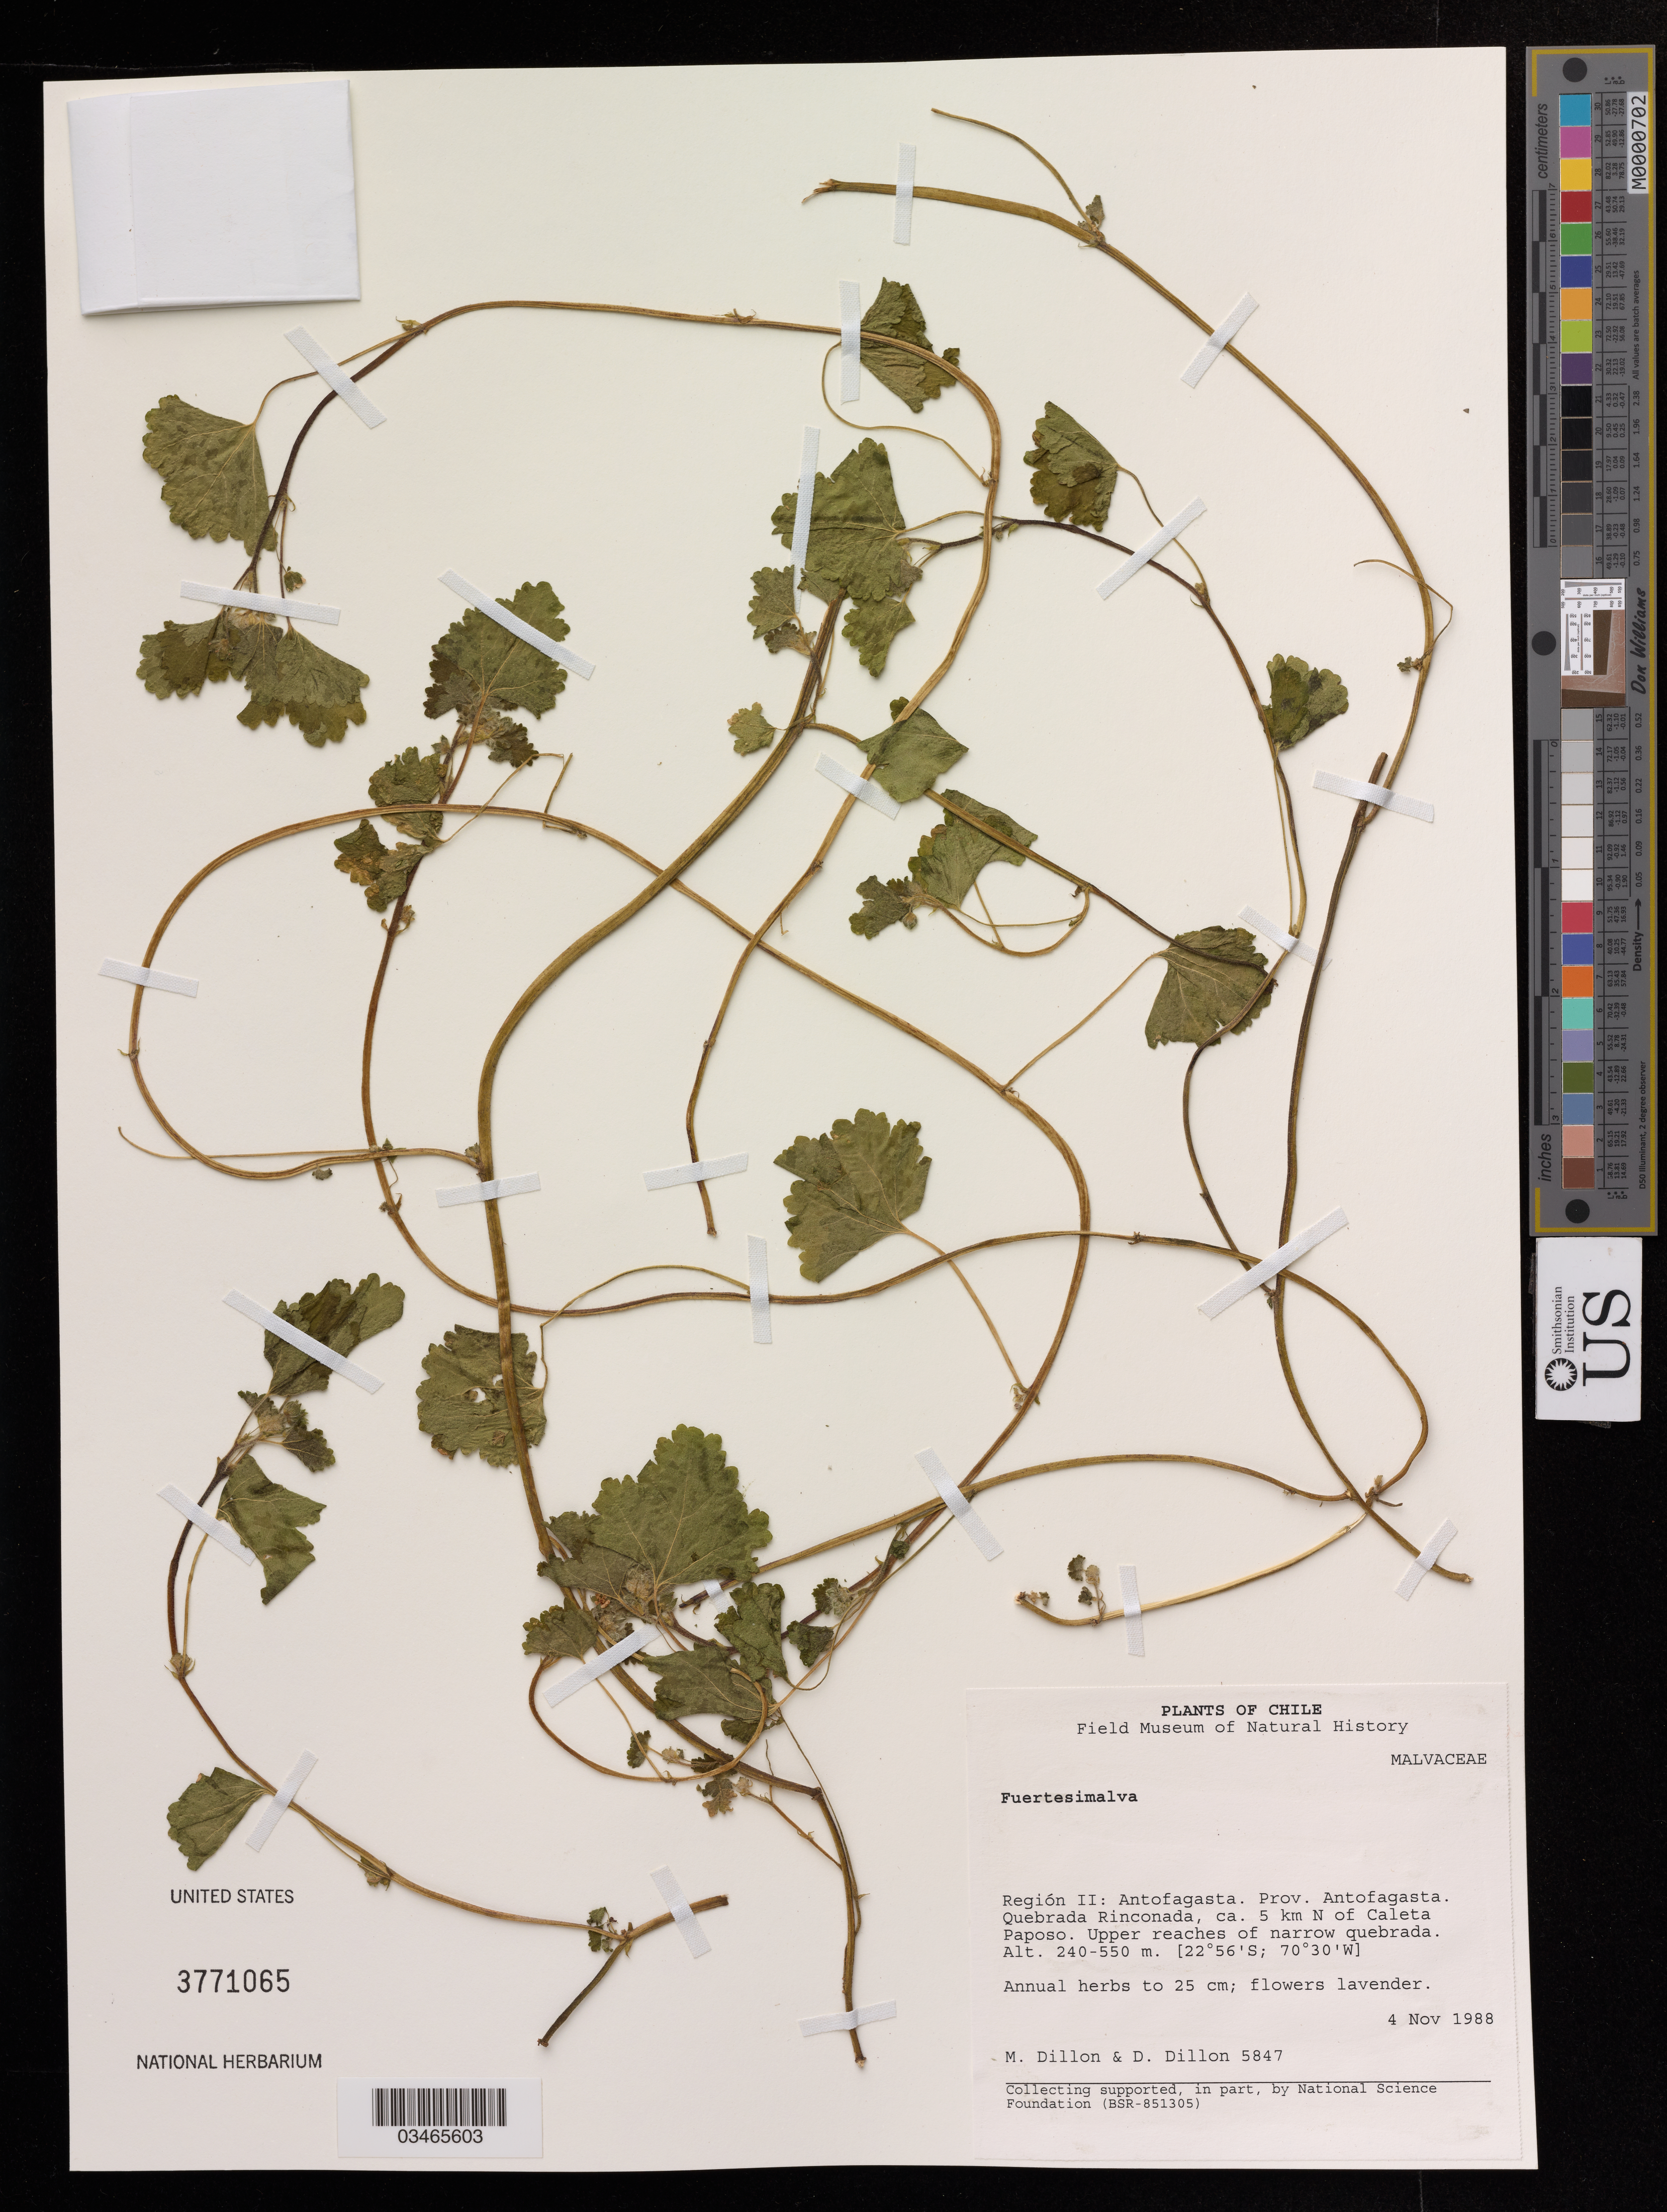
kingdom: Plantae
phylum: Tracheophyta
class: Magnoliopsida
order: Malvales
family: Malvaceae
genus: Fuertesimalva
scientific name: Fuertesimalva sp.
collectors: M. Depies & D. Dillon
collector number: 5847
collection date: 1988-11-04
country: Chile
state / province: Antofagasta (II)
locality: Región II: Prov. Antofagasta, Quebrada Rinconada, ca. 5 km N of Caleta Paposo, Upper reaches of narrow quebrada.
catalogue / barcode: US 3771065